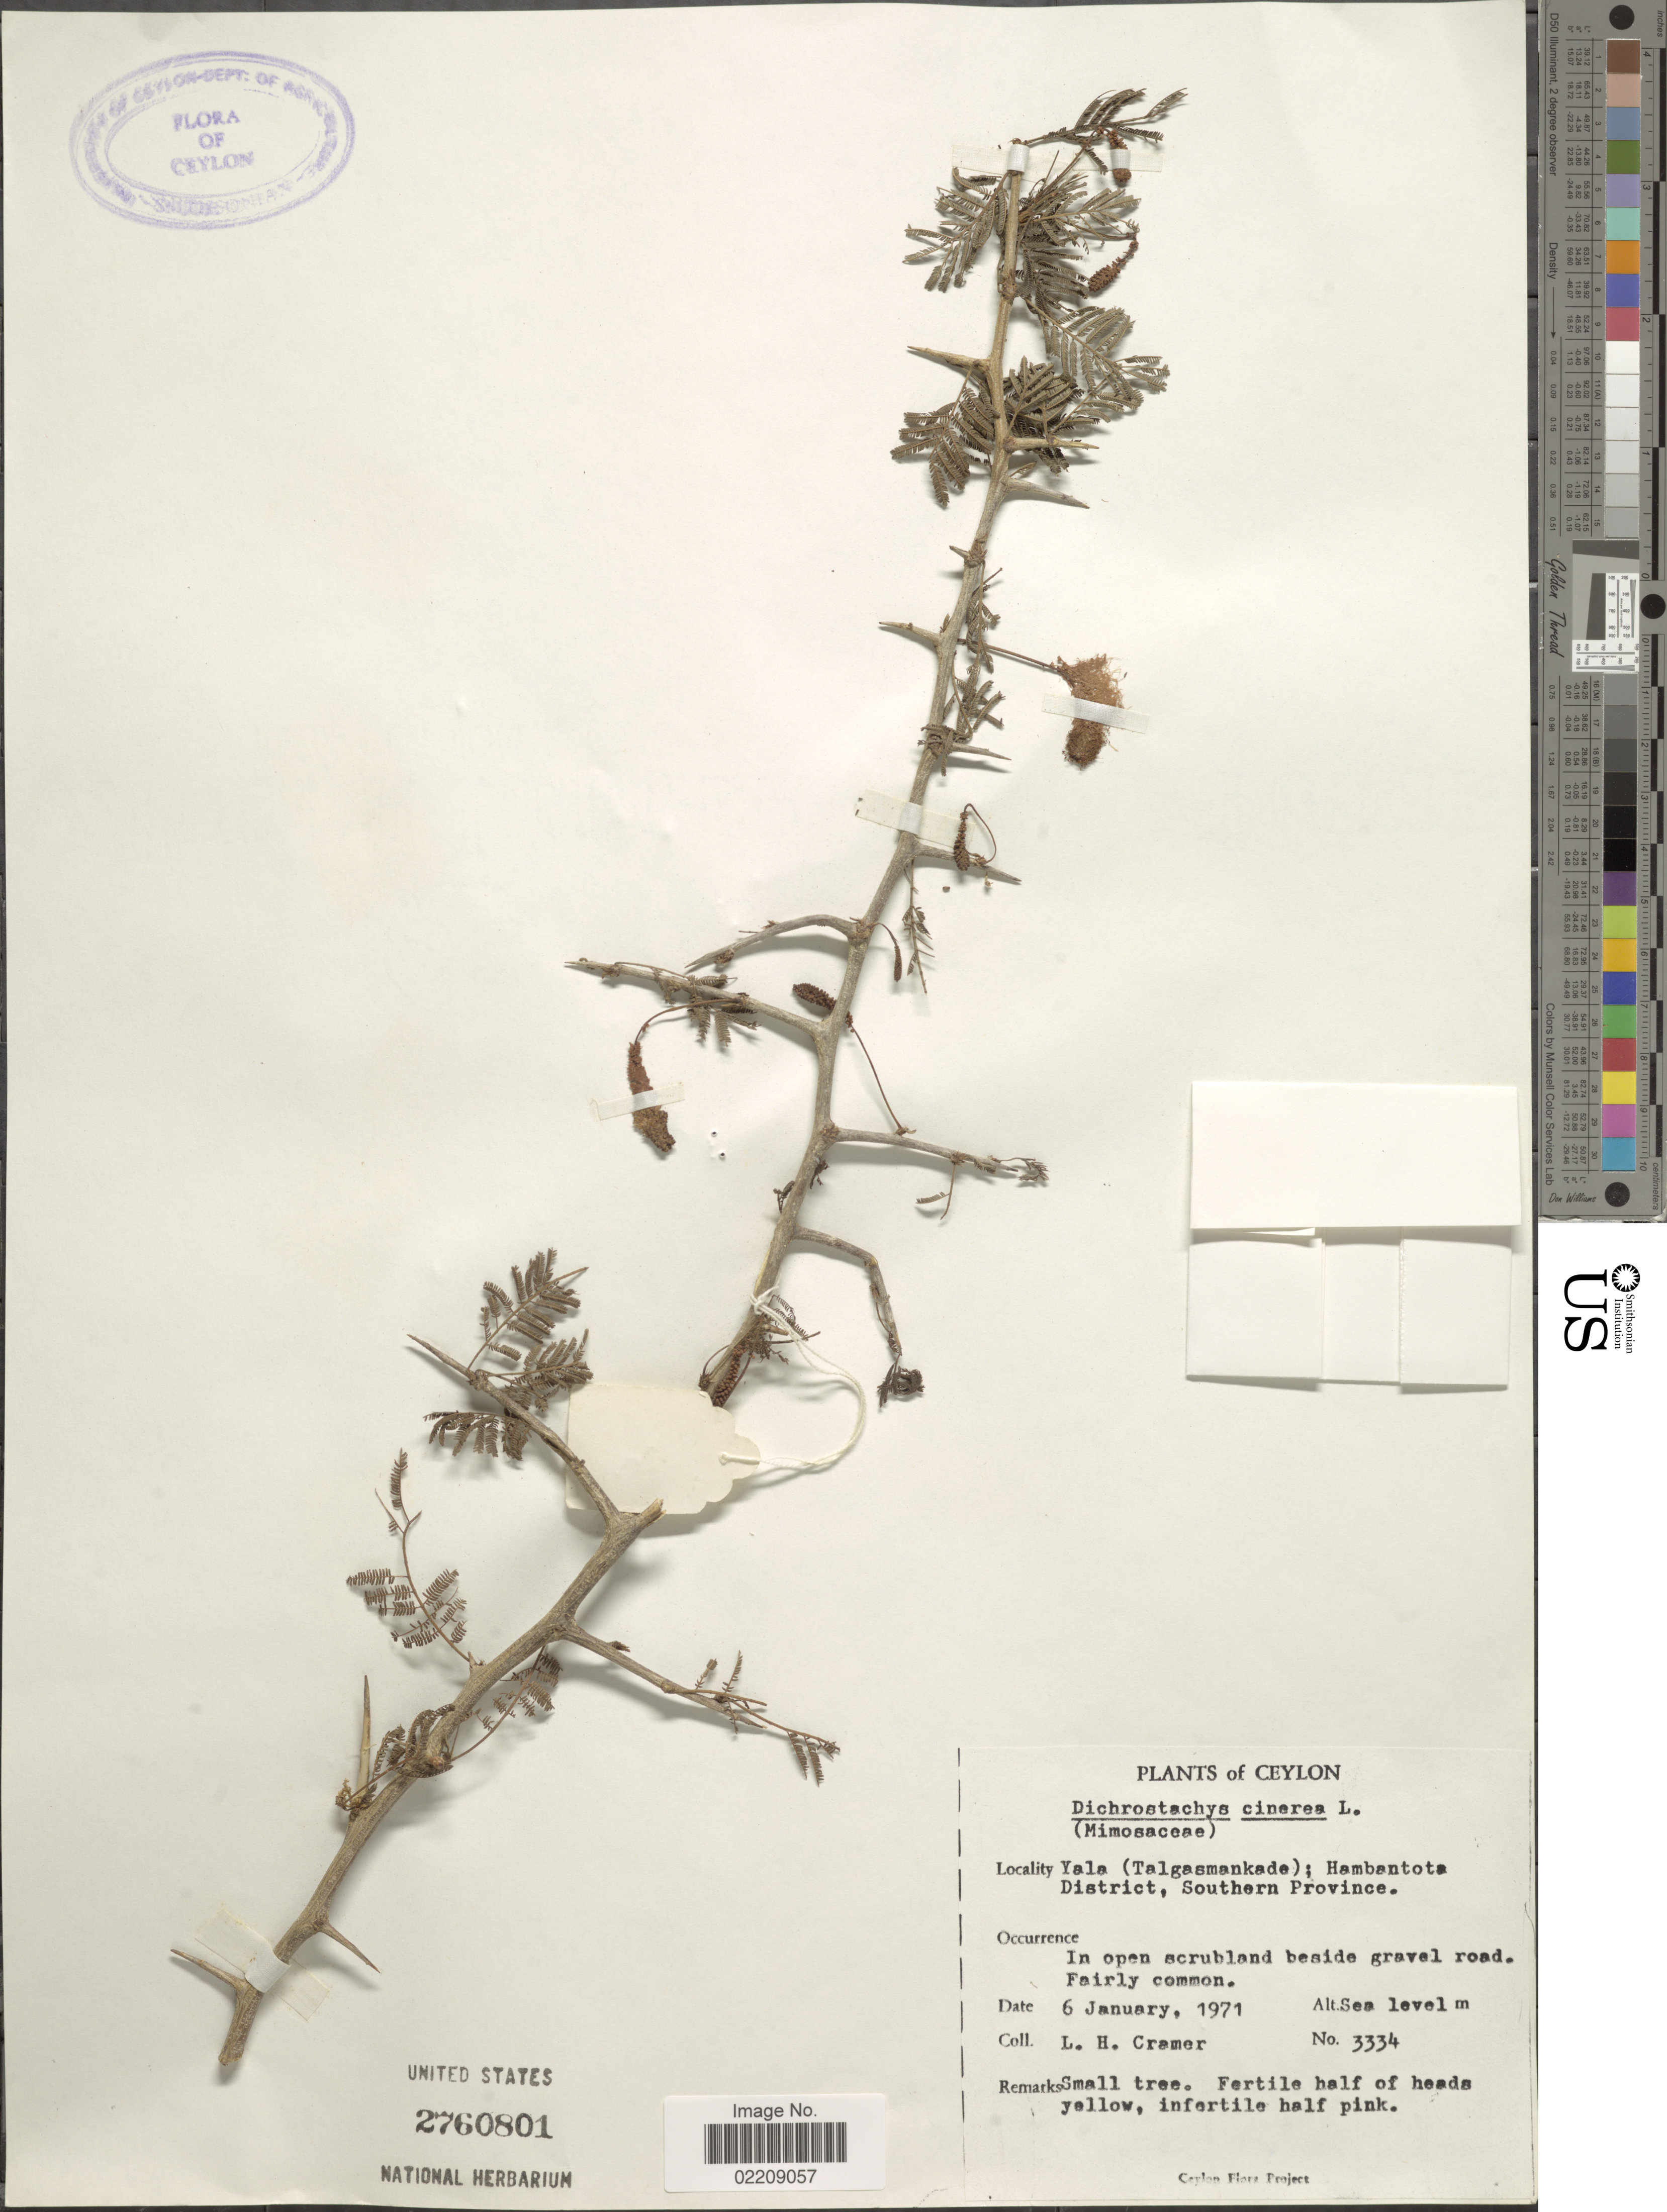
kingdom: Plantae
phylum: Tracheophyta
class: Magnoliopsida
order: Fabales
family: Fabaceae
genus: Dichrostachys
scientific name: Dichrostachys cinerea R. Vig., nom. illeg.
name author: R. Vig.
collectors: L. H. Cramer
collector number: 3334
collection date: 1971-01-06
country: Sri Lanka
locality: Ceylon, Yala (talgasmankade): Hambantota District, Southern Province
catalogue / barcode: US 2760801